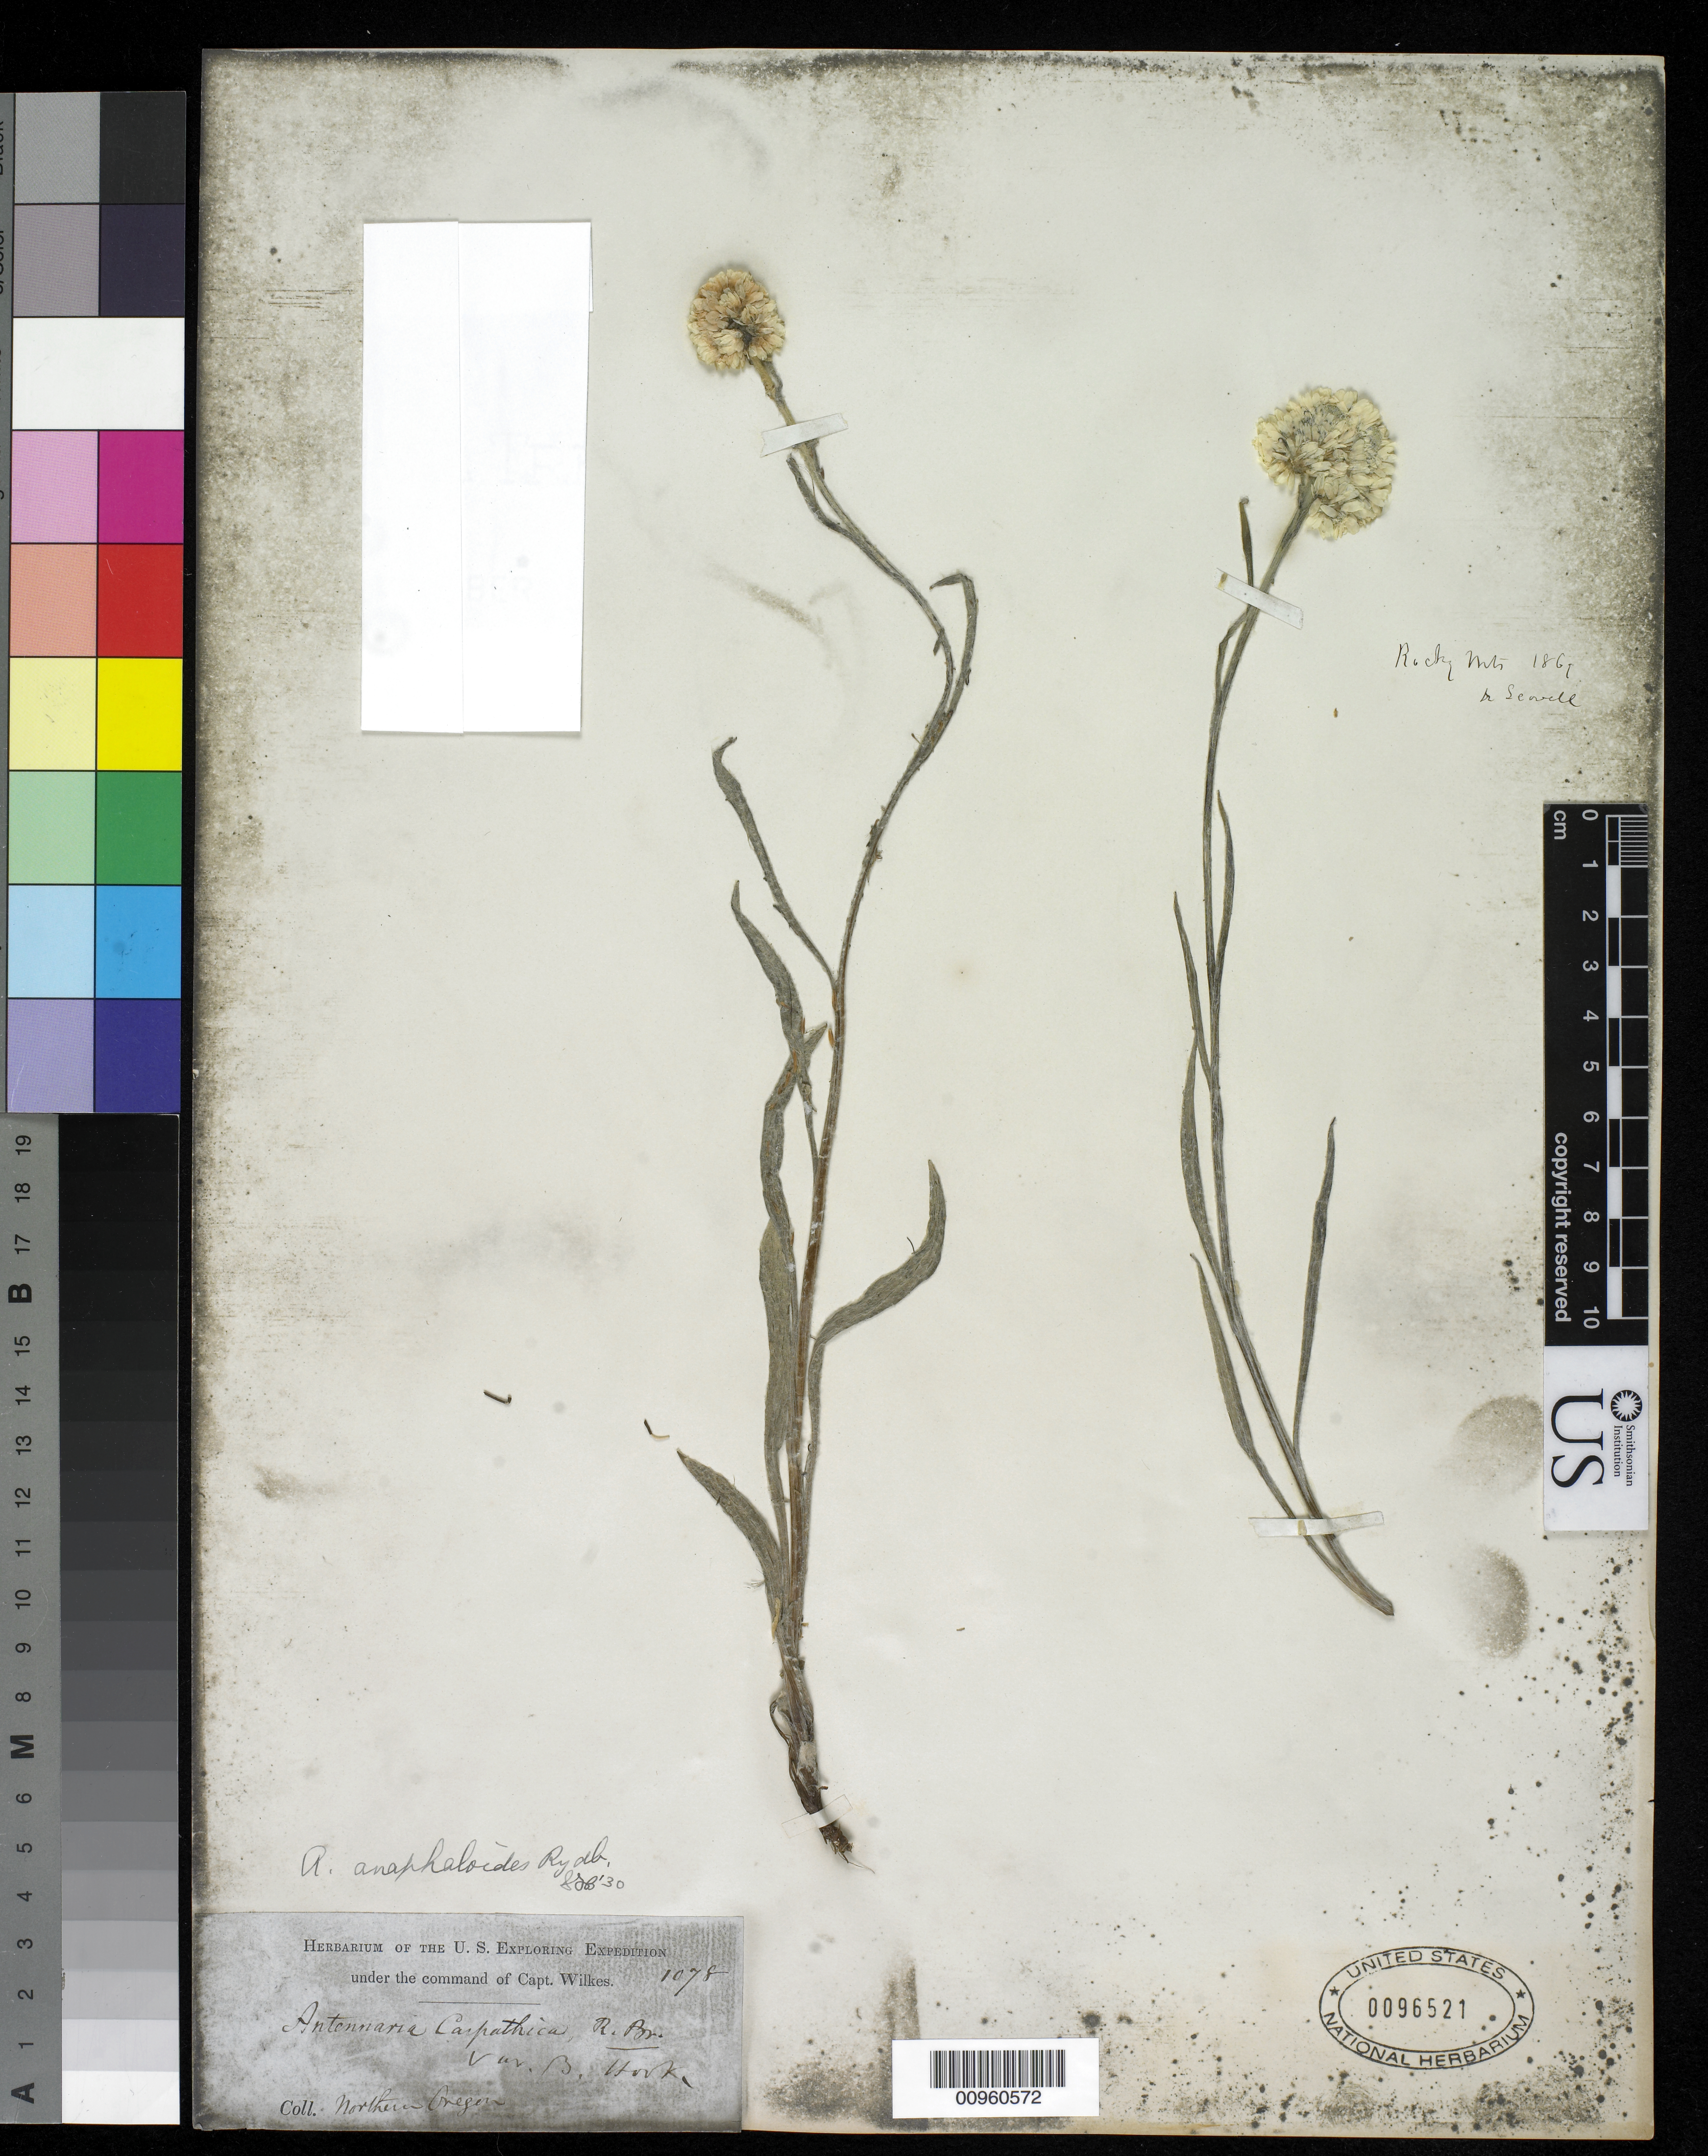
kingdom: Plantae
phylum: Tracheophyta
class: Magnoliopsida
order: Asterales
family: Asteraceae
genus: Antennaria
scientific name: Antennaria anaphaloides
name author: Rydb.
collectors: Wilkes Explor. Exped.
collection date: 1838/1842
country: United States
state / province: Oregon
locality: Northern Oregon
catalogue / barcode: US 96521